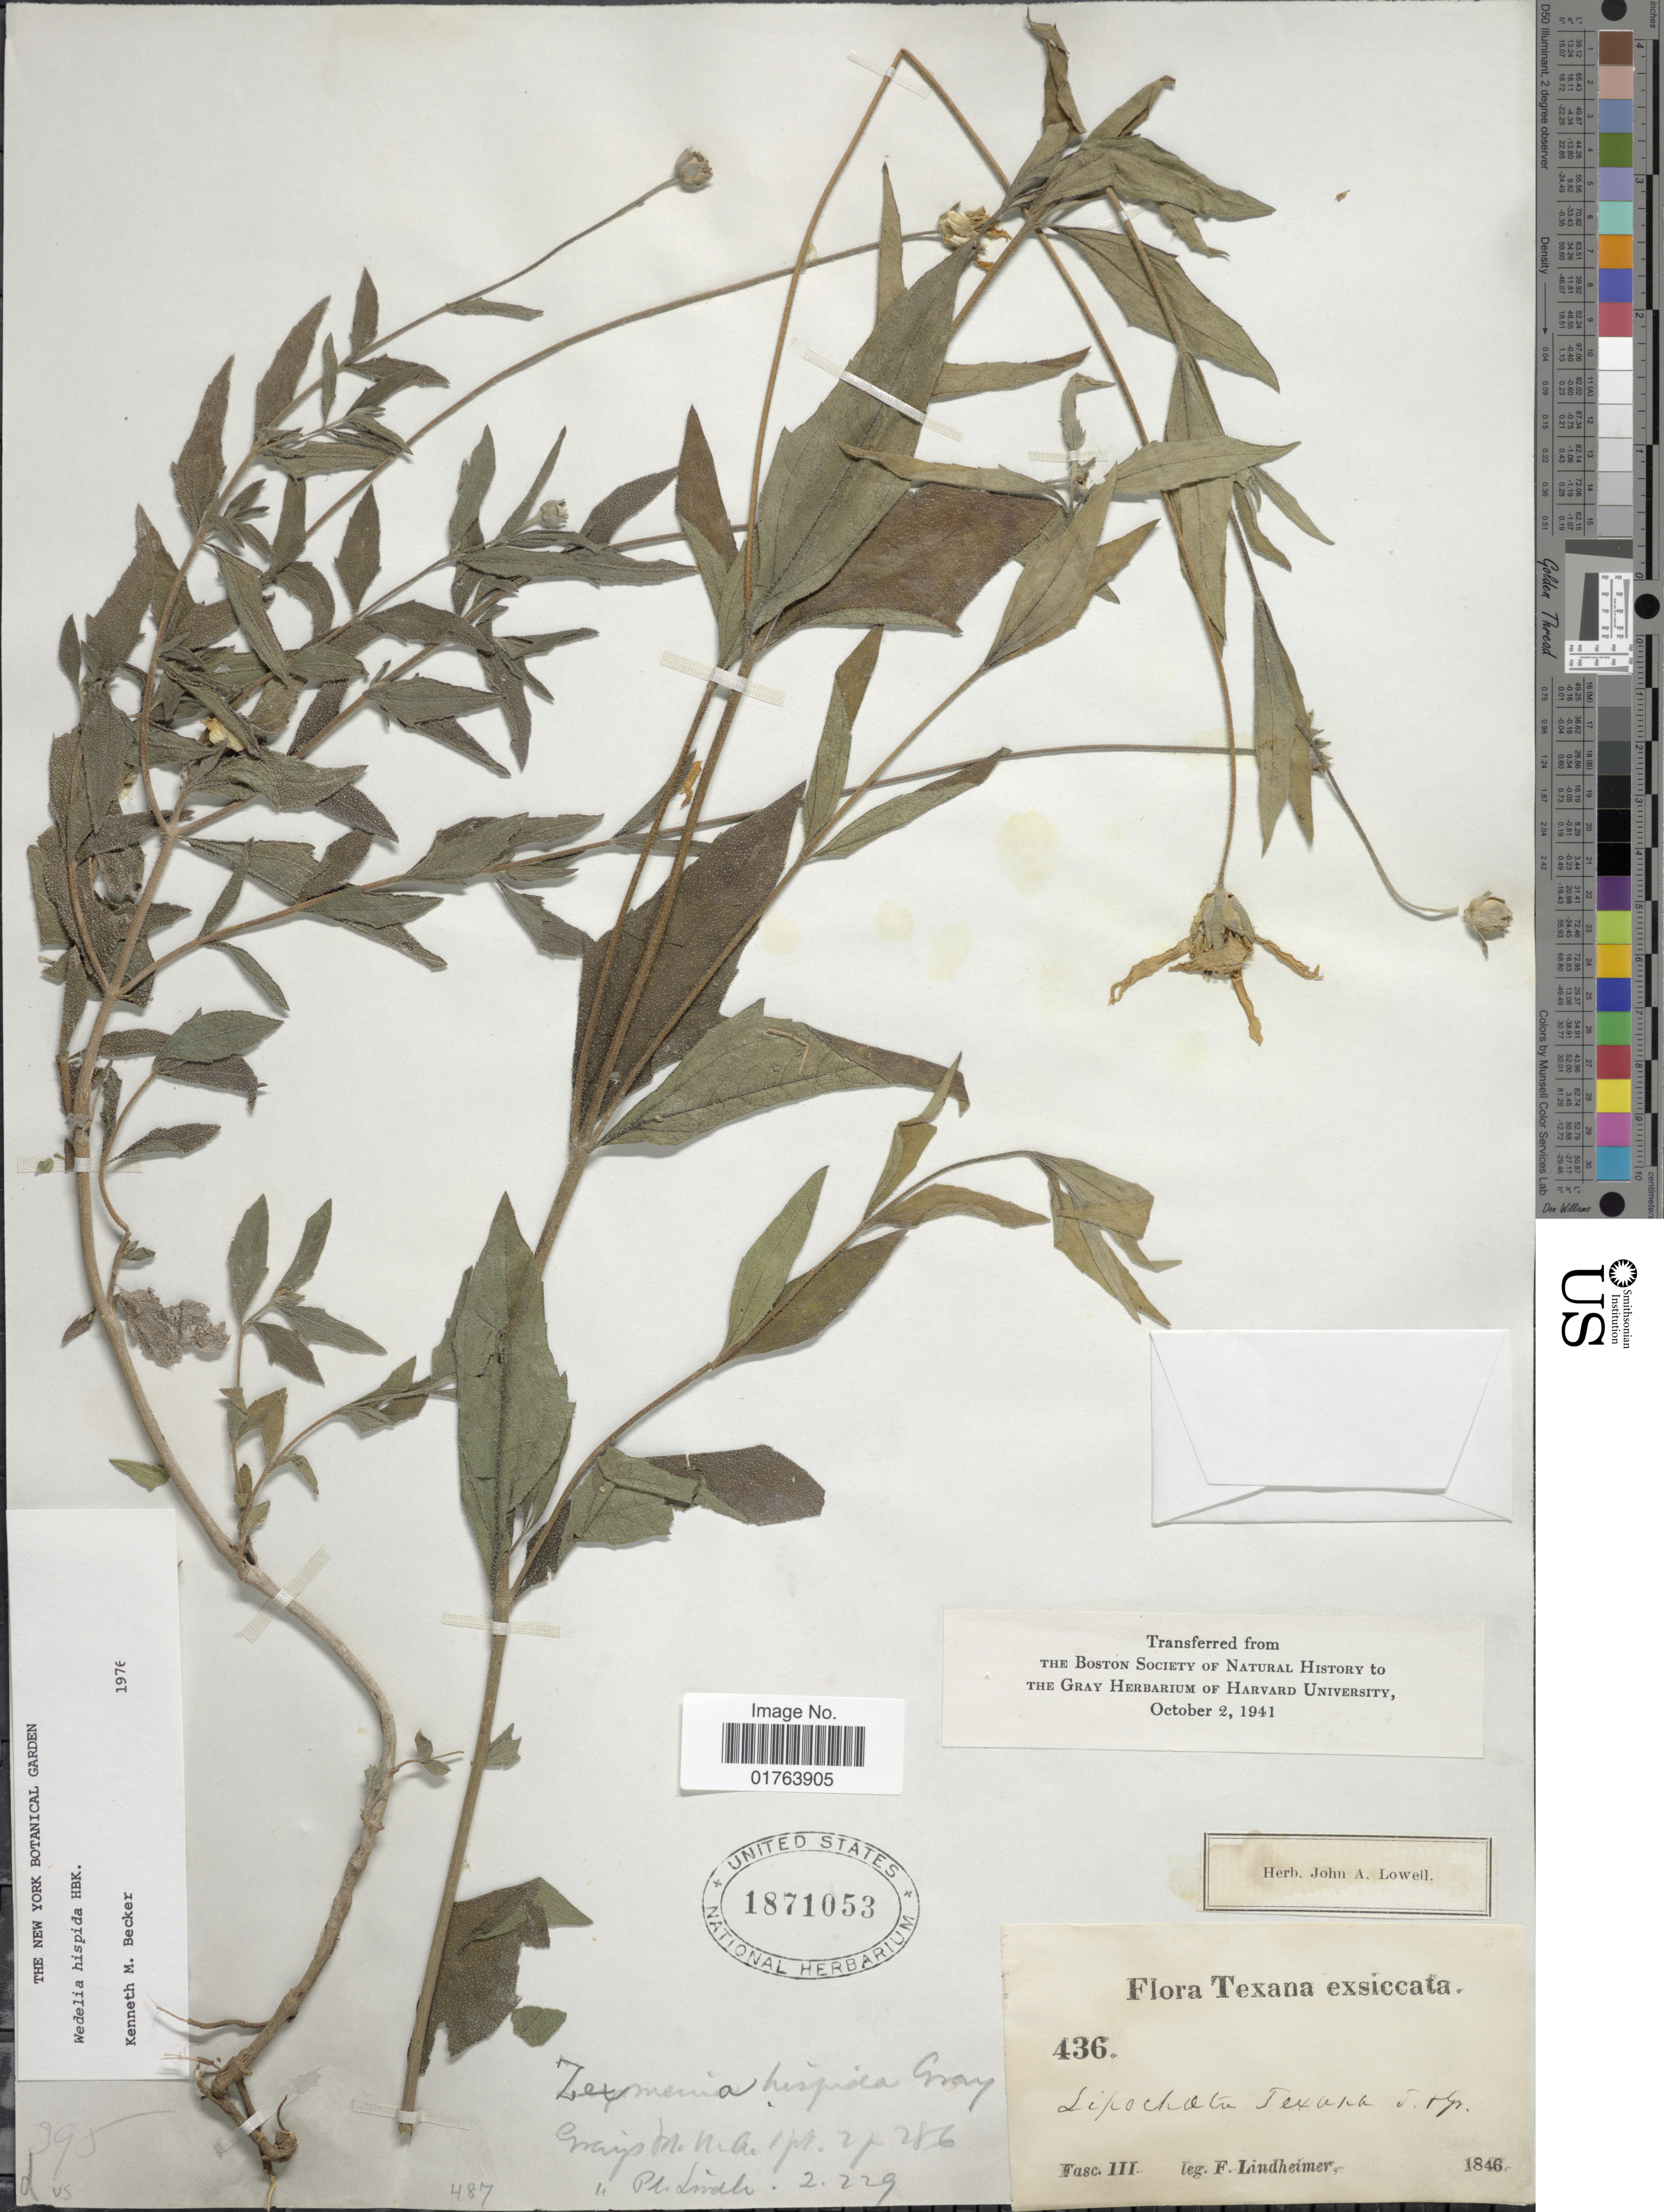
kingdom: Plantae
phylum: Tracheophyta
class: Magnoliopsida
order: Asterales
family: Asteraceae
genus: Wedelia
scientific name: Wedelia acapulcensis var. hispida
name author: (Kunth) Strother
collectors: F. Lindheimer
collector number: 436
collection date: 1846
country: United States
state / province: Texas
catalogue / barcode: US 1871053